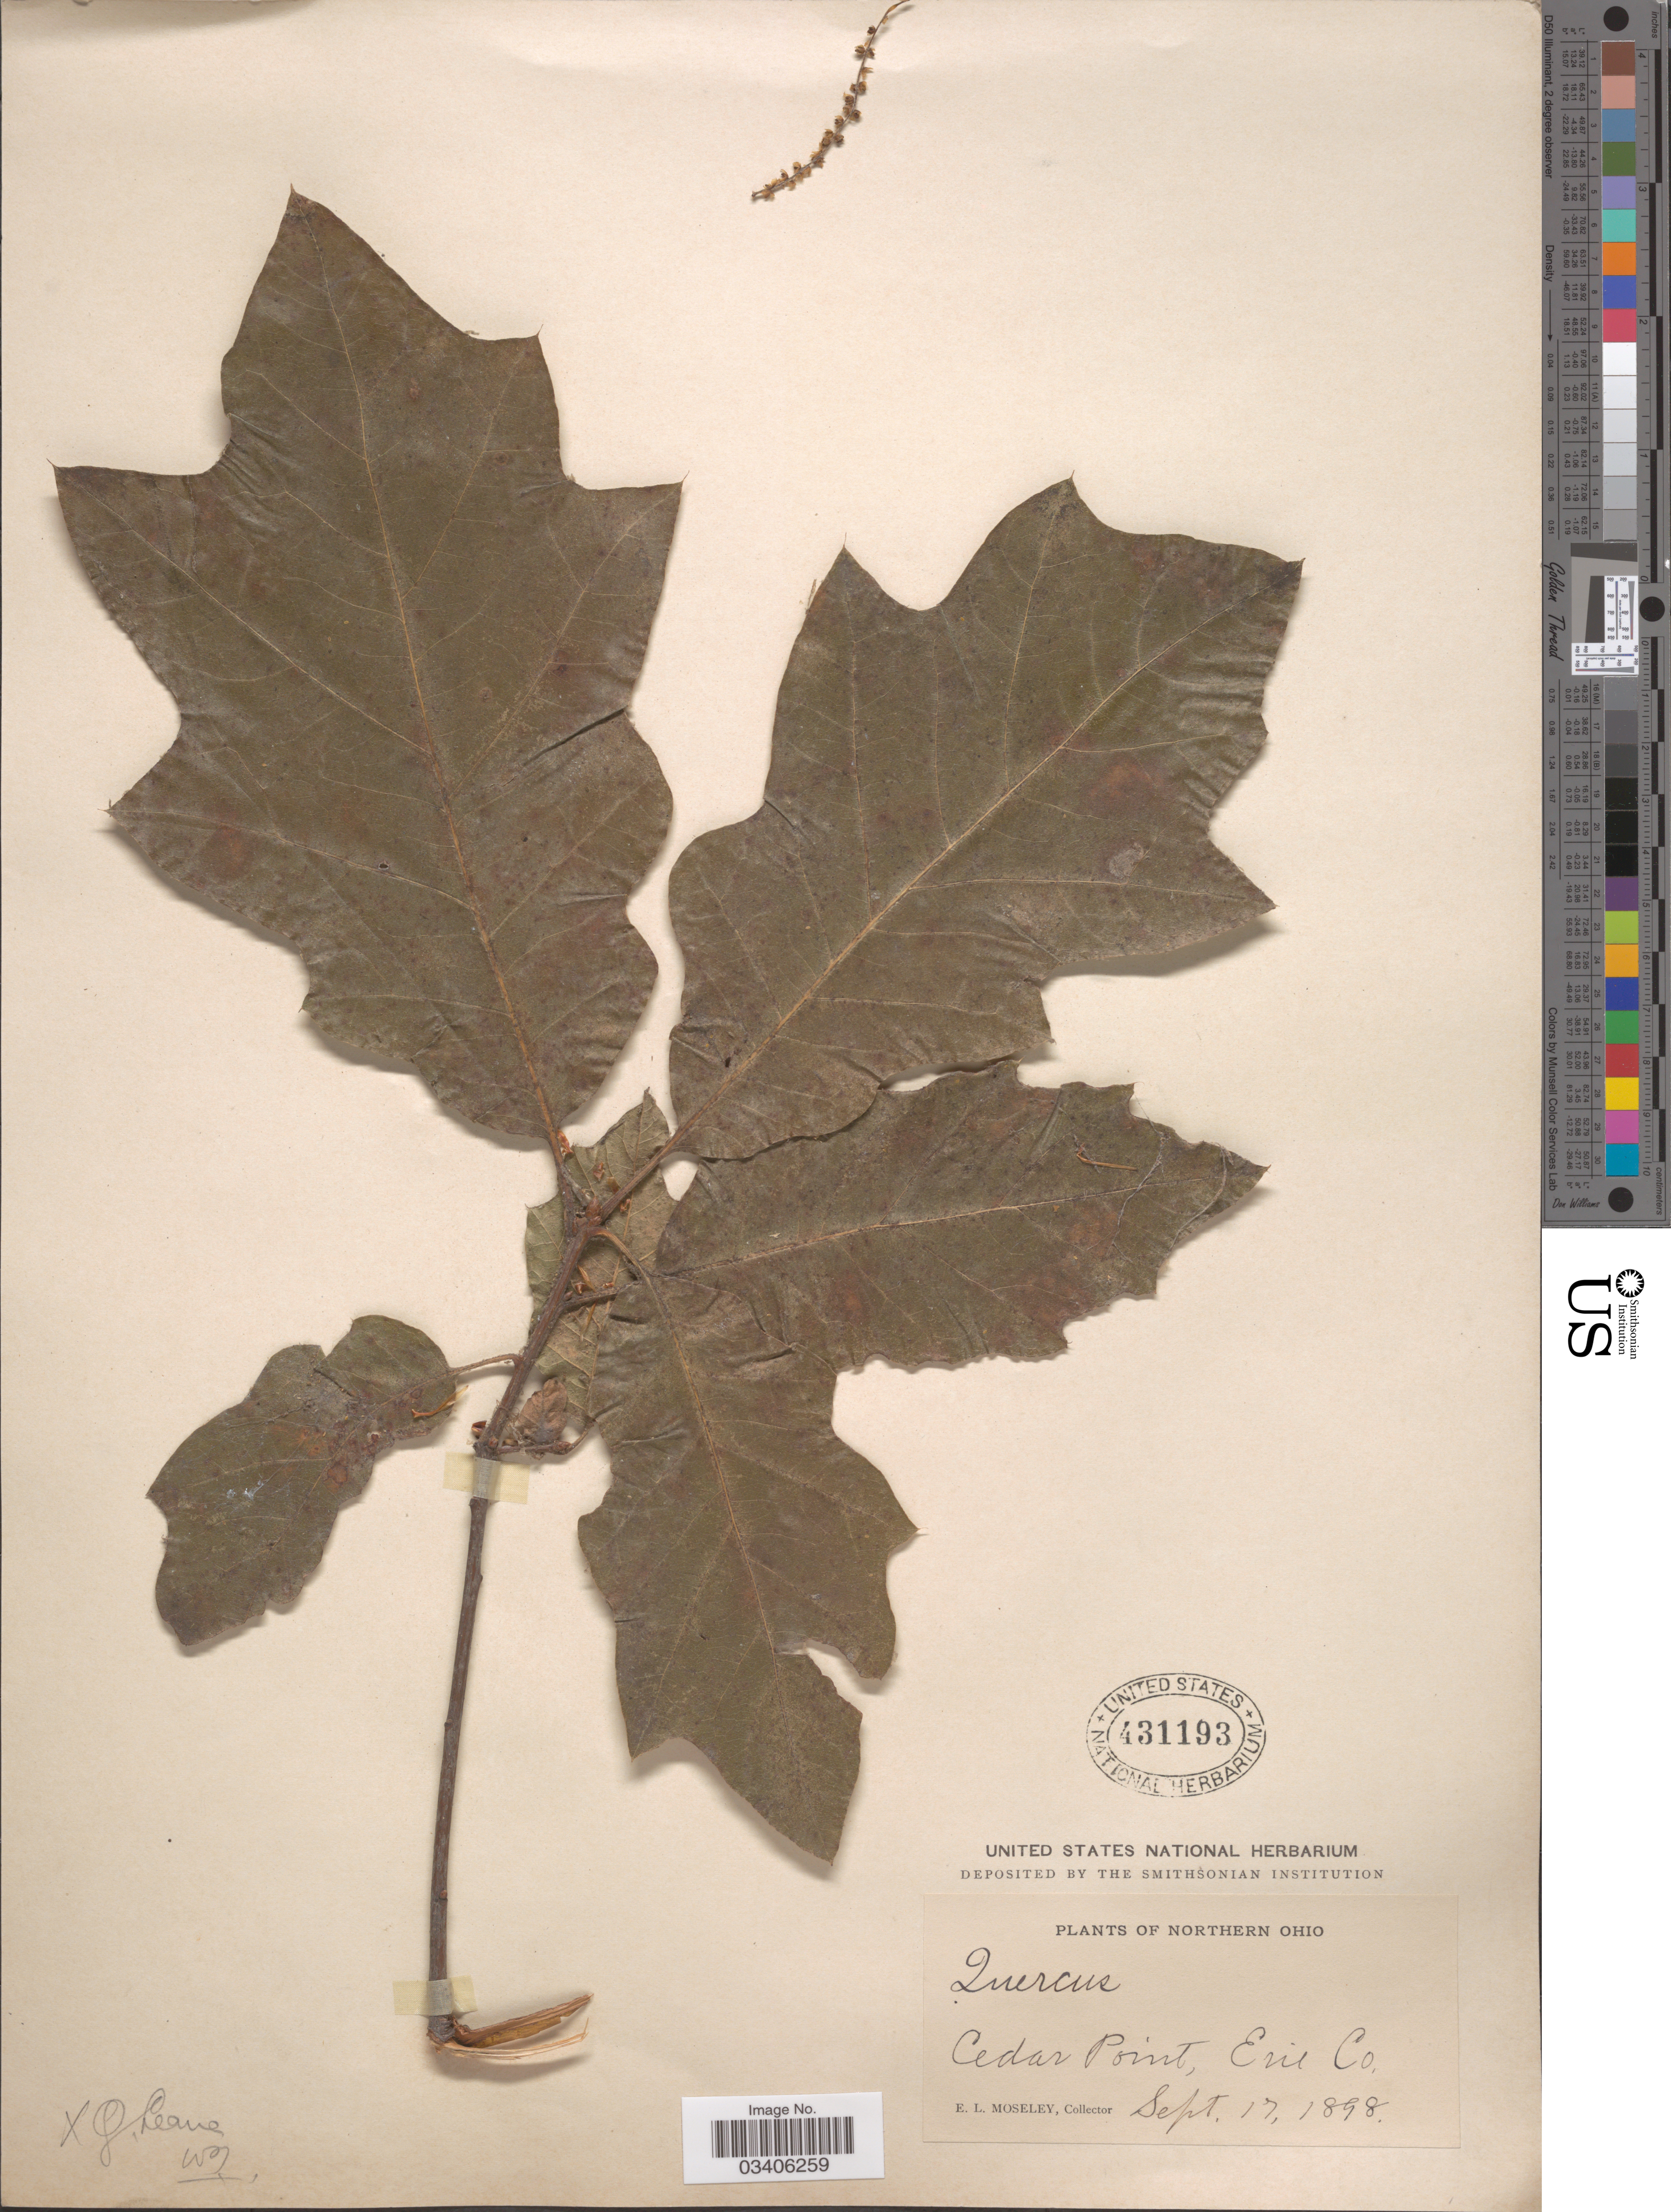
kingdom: Plantae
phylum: Tracheophyta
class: Magnoliopsida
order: Fagales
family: Fagaceae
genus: Quercus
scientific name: Quercus x leana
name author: Nutt.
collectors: E. Moseley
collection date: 1898-09-17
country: United States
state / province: Ohio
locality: Northern Ohio. Cedar Point, Erie Co.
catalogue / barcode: US 431193